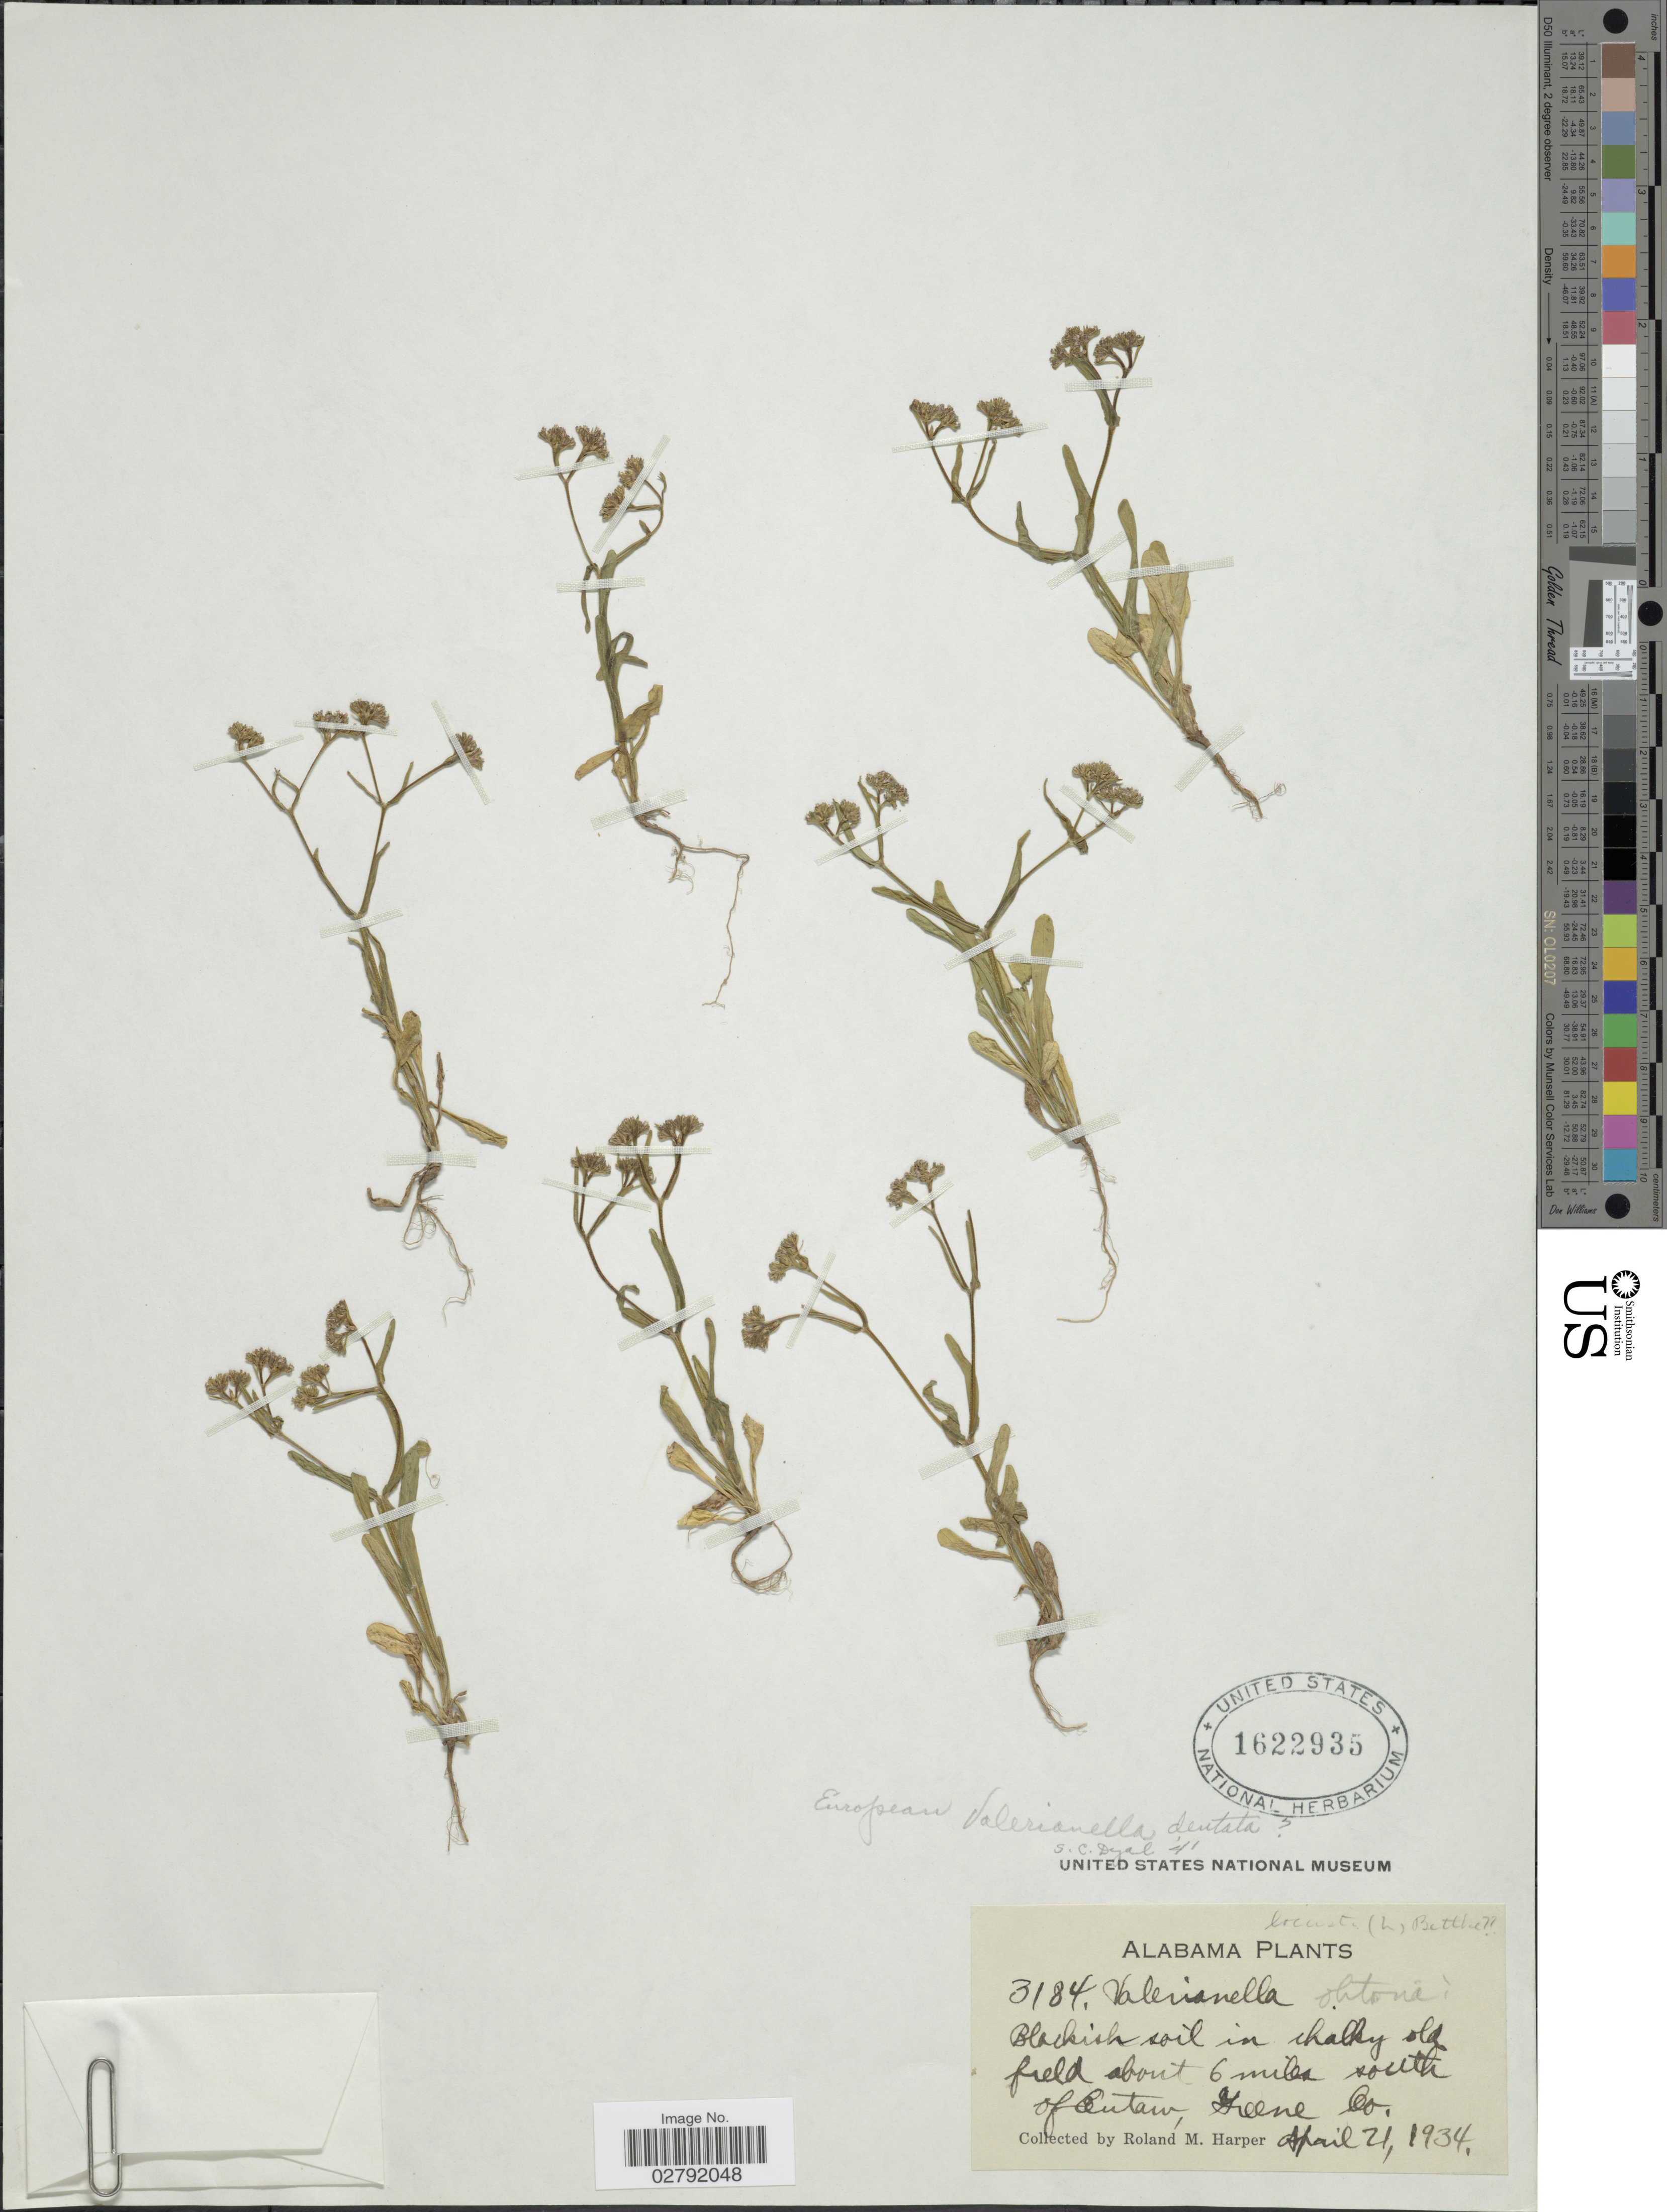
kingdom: Plantae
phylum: Tracheophyta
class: Magnoliopsida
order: Dipsacales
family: Caprifoliaceae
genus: Valerianella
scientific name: Valerianella dentata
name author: (L.) Pollich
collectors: R. M. Harper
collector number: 3184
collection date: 1934-04-21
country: United States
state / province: Alabama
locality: In chalky old field about 6 miles south of Eutaw, Greene Co.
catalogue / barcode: US 1622935